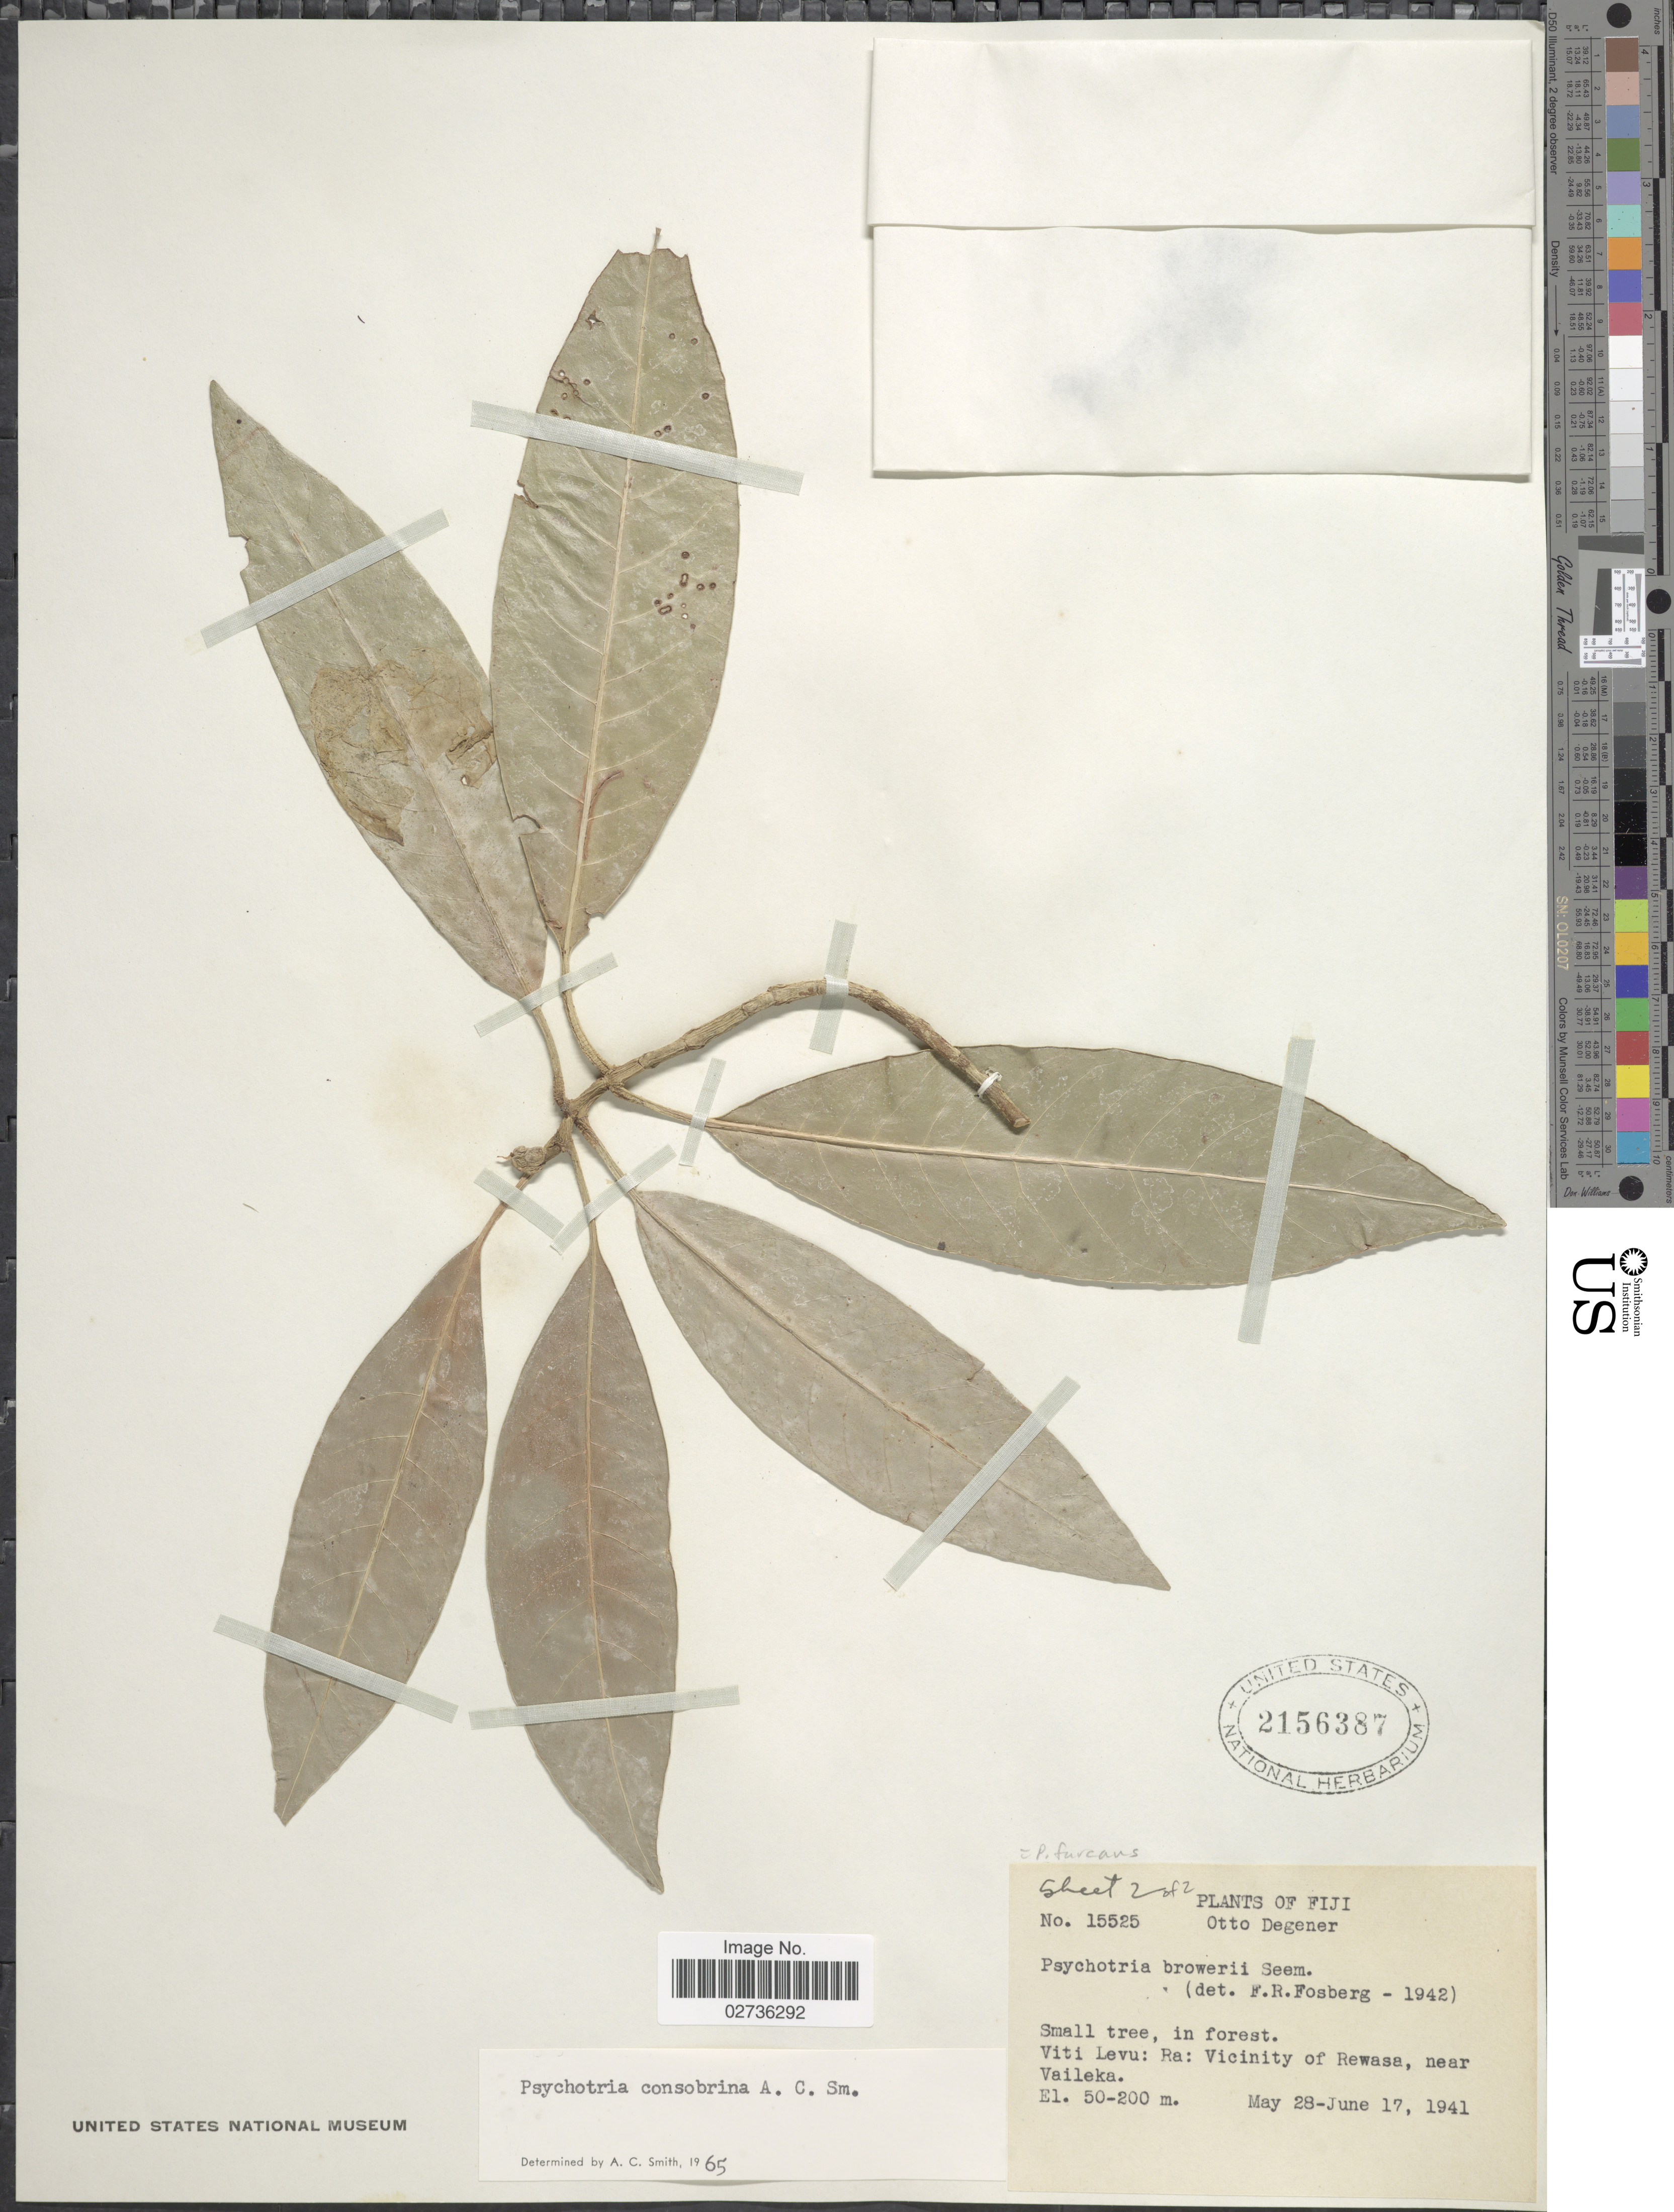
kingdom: Plantae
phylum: Tracheophyta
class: Magnoliopsida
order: Gentianales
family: Rubiaceae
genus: Psychotria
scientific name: Psychotria furcans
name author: Fosberg in A.C. Sm.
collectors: O. Degener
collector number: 15525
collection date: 1941-05-28/1941-06-17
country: Fiji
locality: In forest. Viti Levu: Ra : Vicinity of Rewasa, near Vaileka.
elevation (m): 50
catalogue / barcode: US 2156387